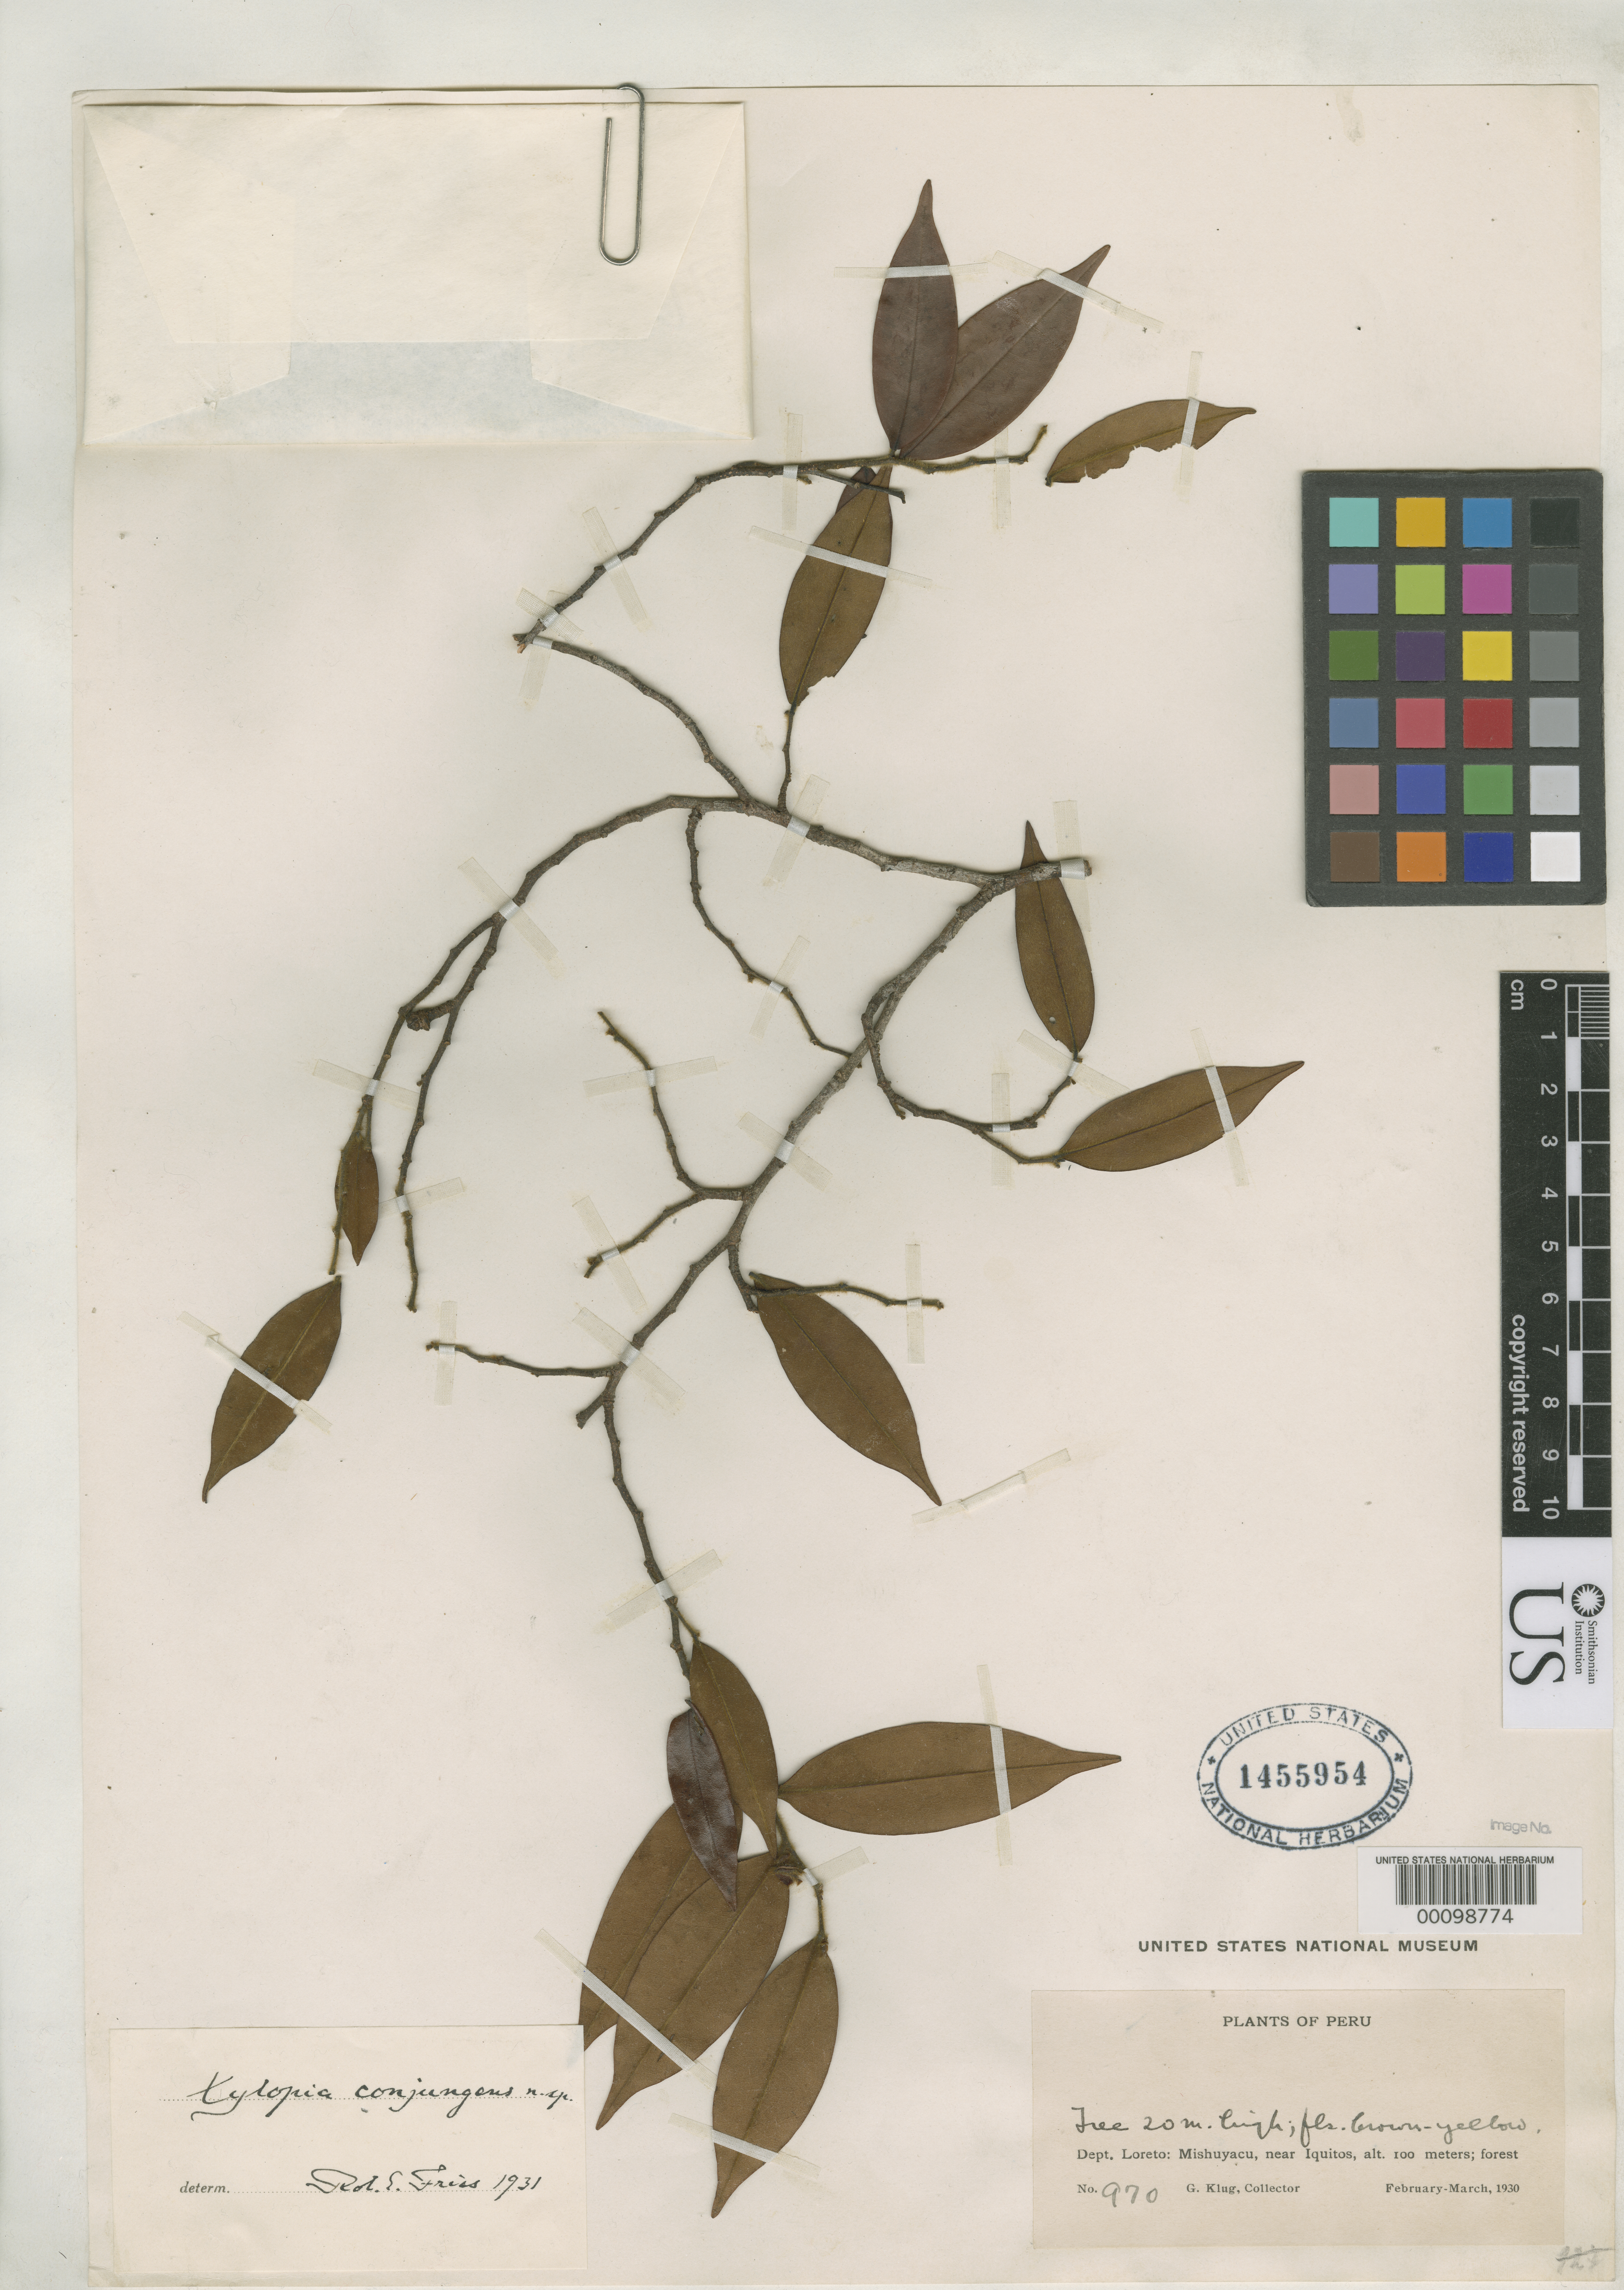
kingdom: Plantae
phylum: Tracheophyta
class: Magnoliopsida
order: Magnoliales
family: Annonaceae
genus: Xylopia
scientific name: Xylopia conjungens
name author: R.E. Fr.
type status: Isotype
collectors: G. Klug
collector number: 970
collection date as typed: Feb 1930 to -- Mar 1930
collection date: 1930-02/1930-03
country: Peru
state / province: Loreto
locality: Mishuyacu, near Iquitos.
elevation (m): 100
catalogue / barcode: US 1455954